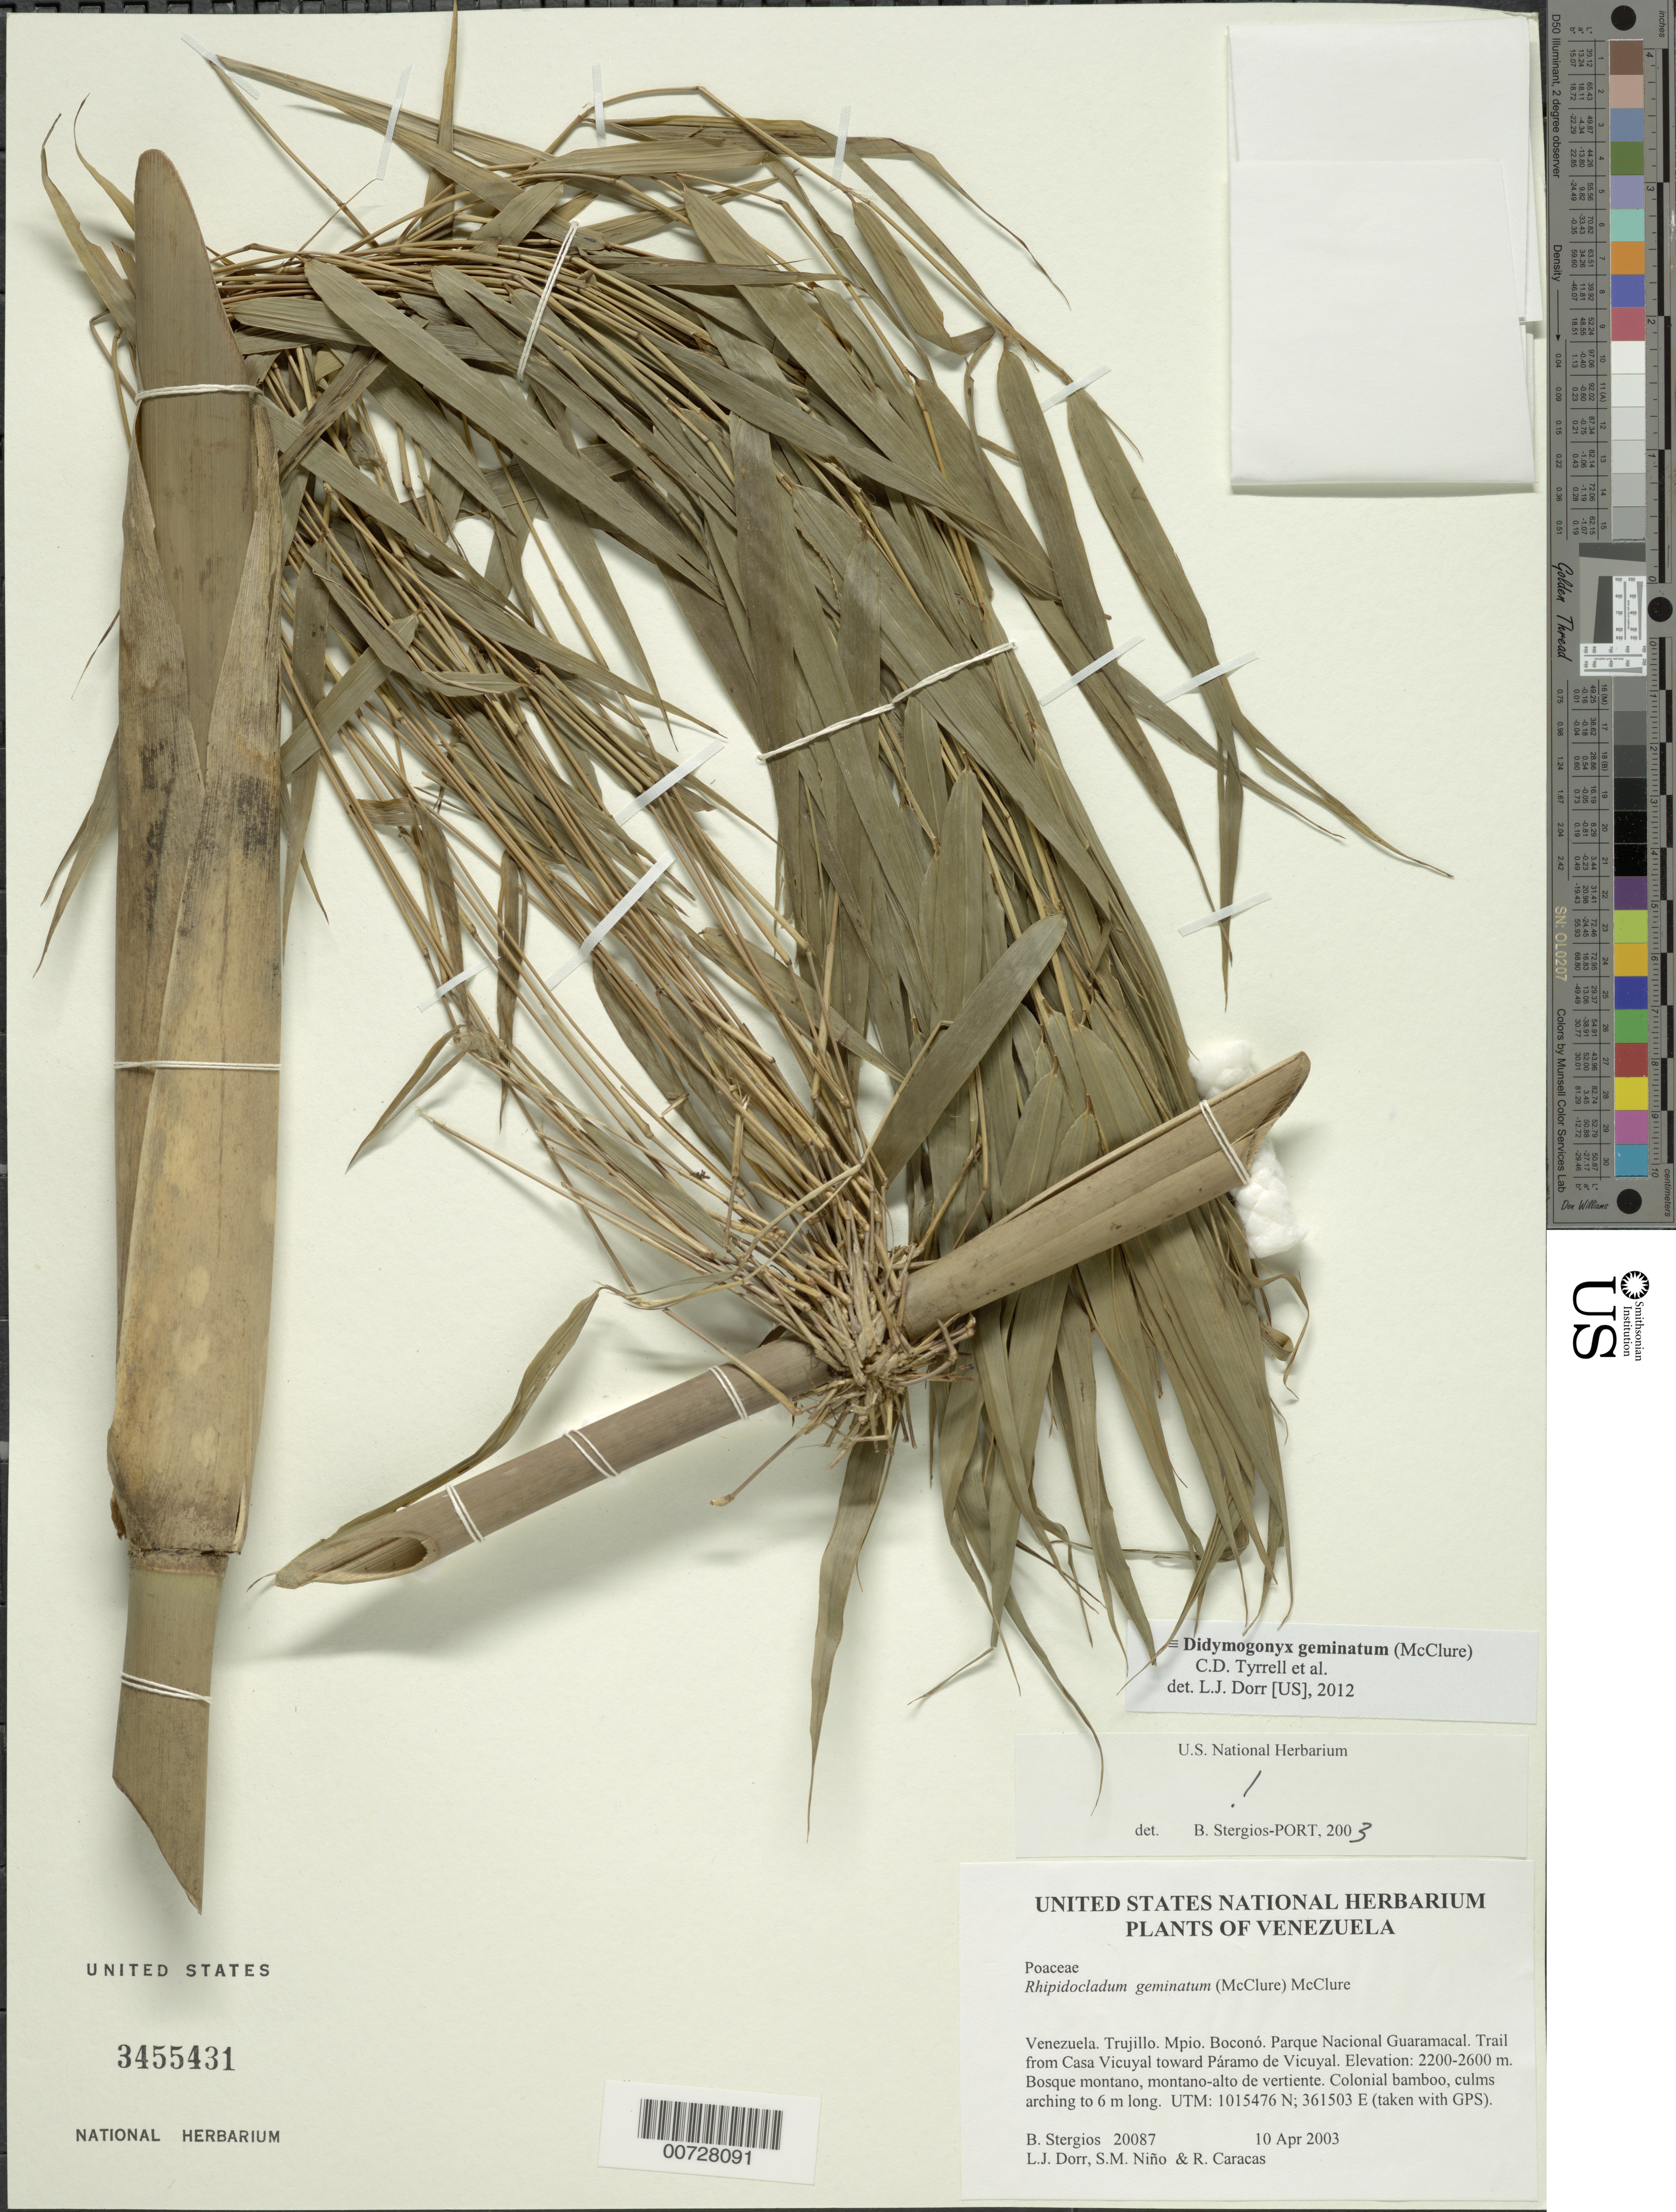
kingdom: Plantae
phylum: Tracheophyta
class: Liliopsida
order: Poales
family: Poaceae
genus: Didymogonyx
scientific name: Didymogonyx geminatum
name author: (McClure) C.D. Tyrrell et al.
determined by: Dorr, L. J., (BOT), Smithsonian Institution - National Museum of Natural History (UNITED STATES)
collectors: B. G. Stergios, L. J. Dorr, S. M. Niño & R. Caracas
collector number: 20087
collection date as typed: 10 Apr 2003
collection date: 2003-04-10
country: Venezuela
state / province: Trujillo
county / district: Boconó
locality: Parque Nacional Guaramacal. Trail from Casa Vicuyal toward Páramo de Vicuyal.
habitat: Bosque montano, montano-alto de vertiente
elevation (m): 2200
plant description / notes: PORT, US, VEN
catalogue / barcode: US 3455431